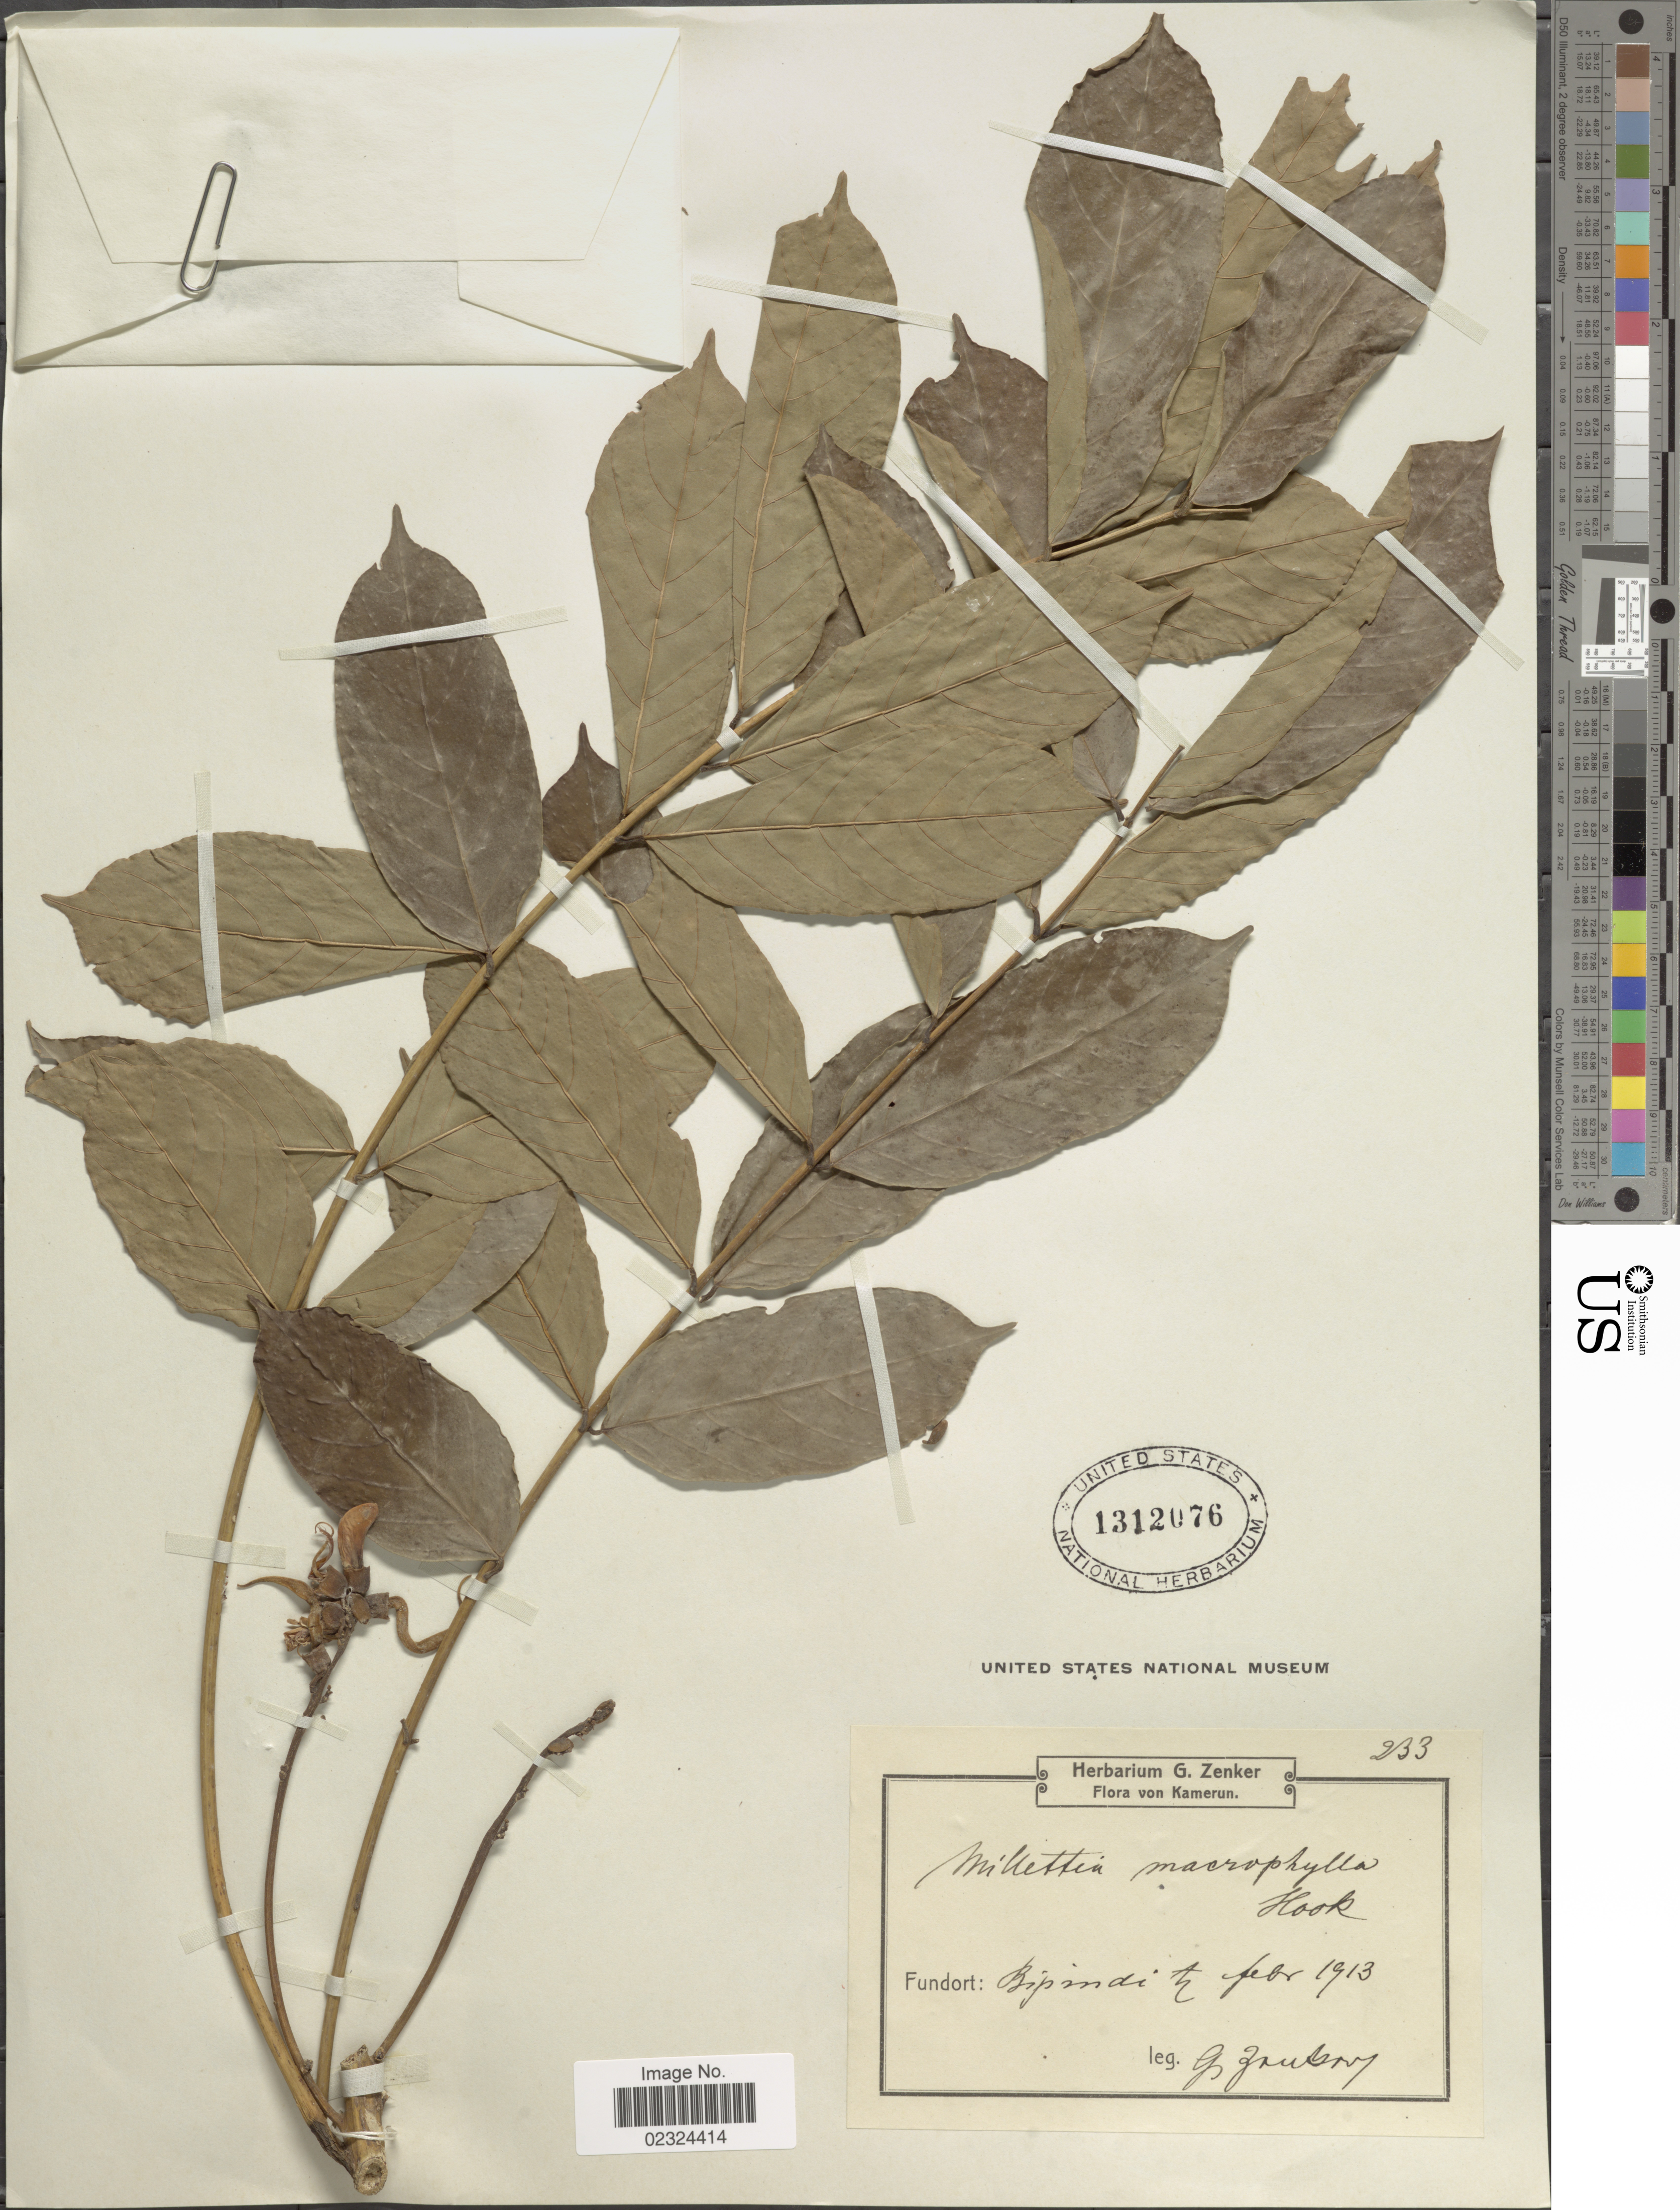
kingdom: Plantae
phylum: Tracheophyta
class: Magnoliopsida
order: Fabales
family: Fabaceae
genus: Millettia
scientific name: Millettia macrophylla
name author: Benth.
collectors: G. A. Zenker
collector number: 233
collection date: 1913-02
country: Cameroon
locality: Kamerun. Bipindi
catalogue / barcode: US 1312076